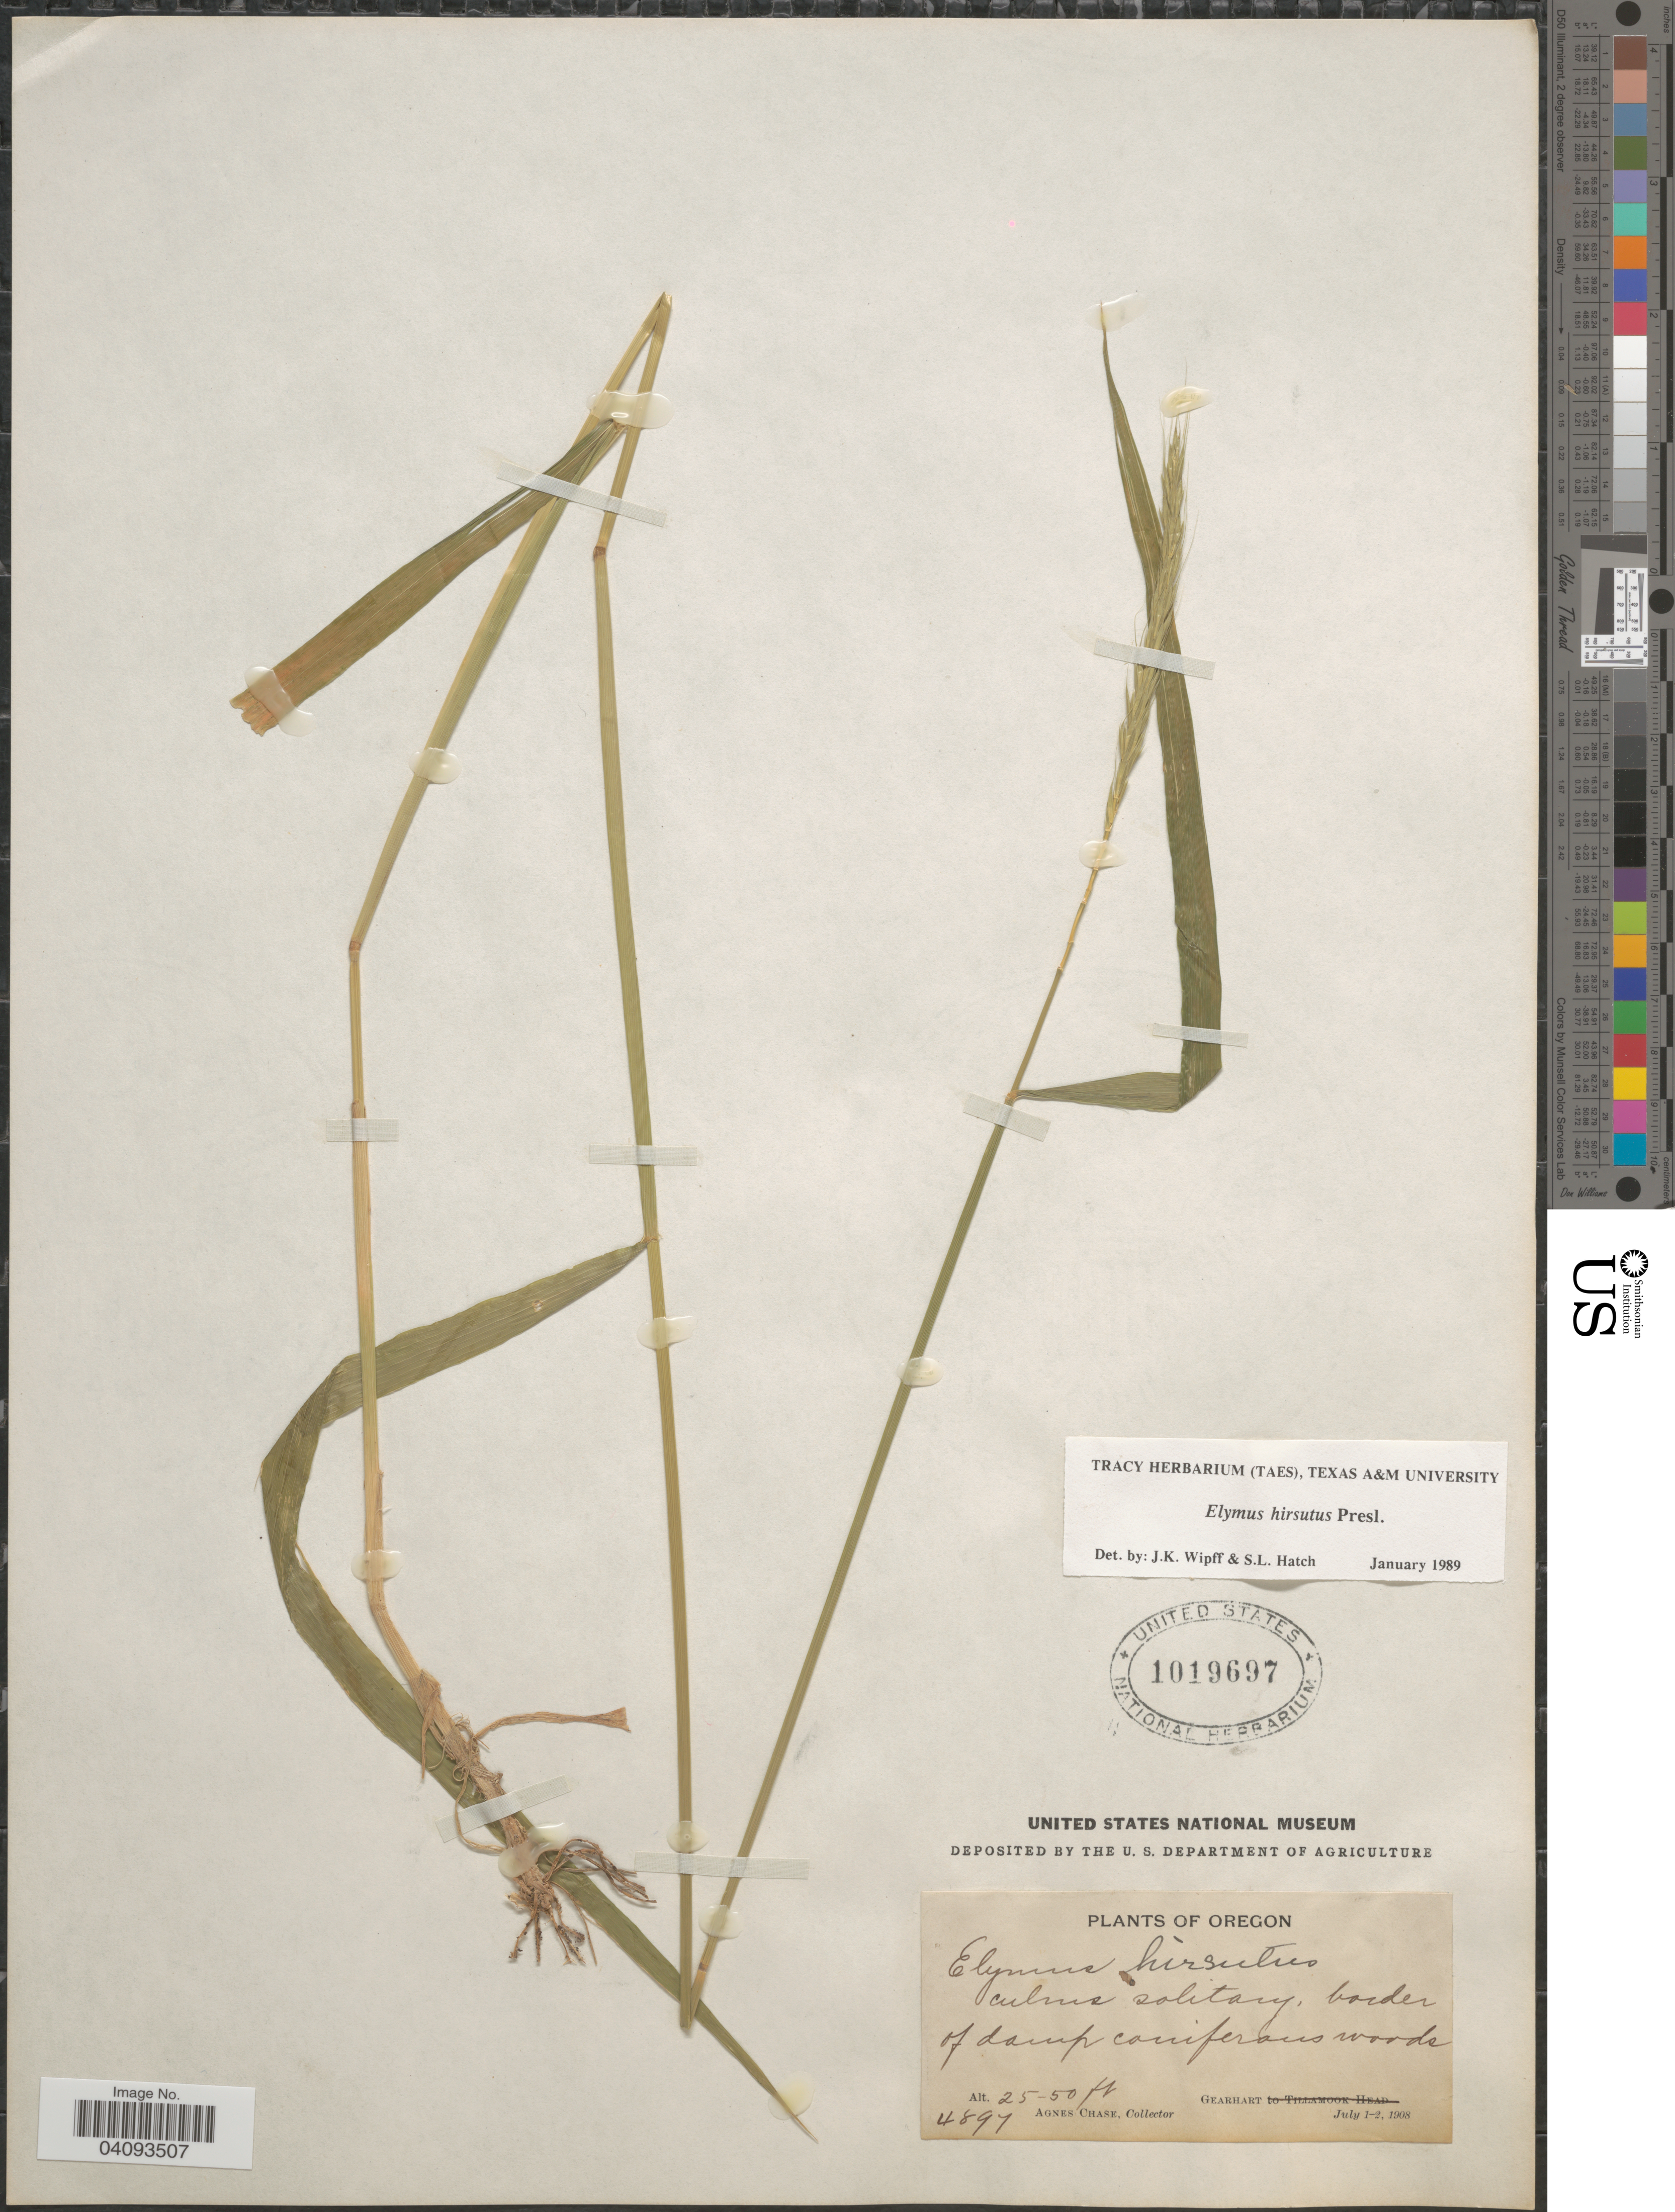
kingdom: Plantae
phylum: Tracheophyta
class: Liliopsida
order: Poales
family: Poaceae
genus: Elymus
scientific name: Elymus hirsutus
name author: J. Presl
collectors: A. Chase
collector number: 4897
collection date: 1908-07-01/1908-07-02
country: United States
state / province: Oregon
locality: Culms solitary, border of damp coniferous woods. Gearhart.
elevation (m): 8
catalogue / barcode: US 1019697